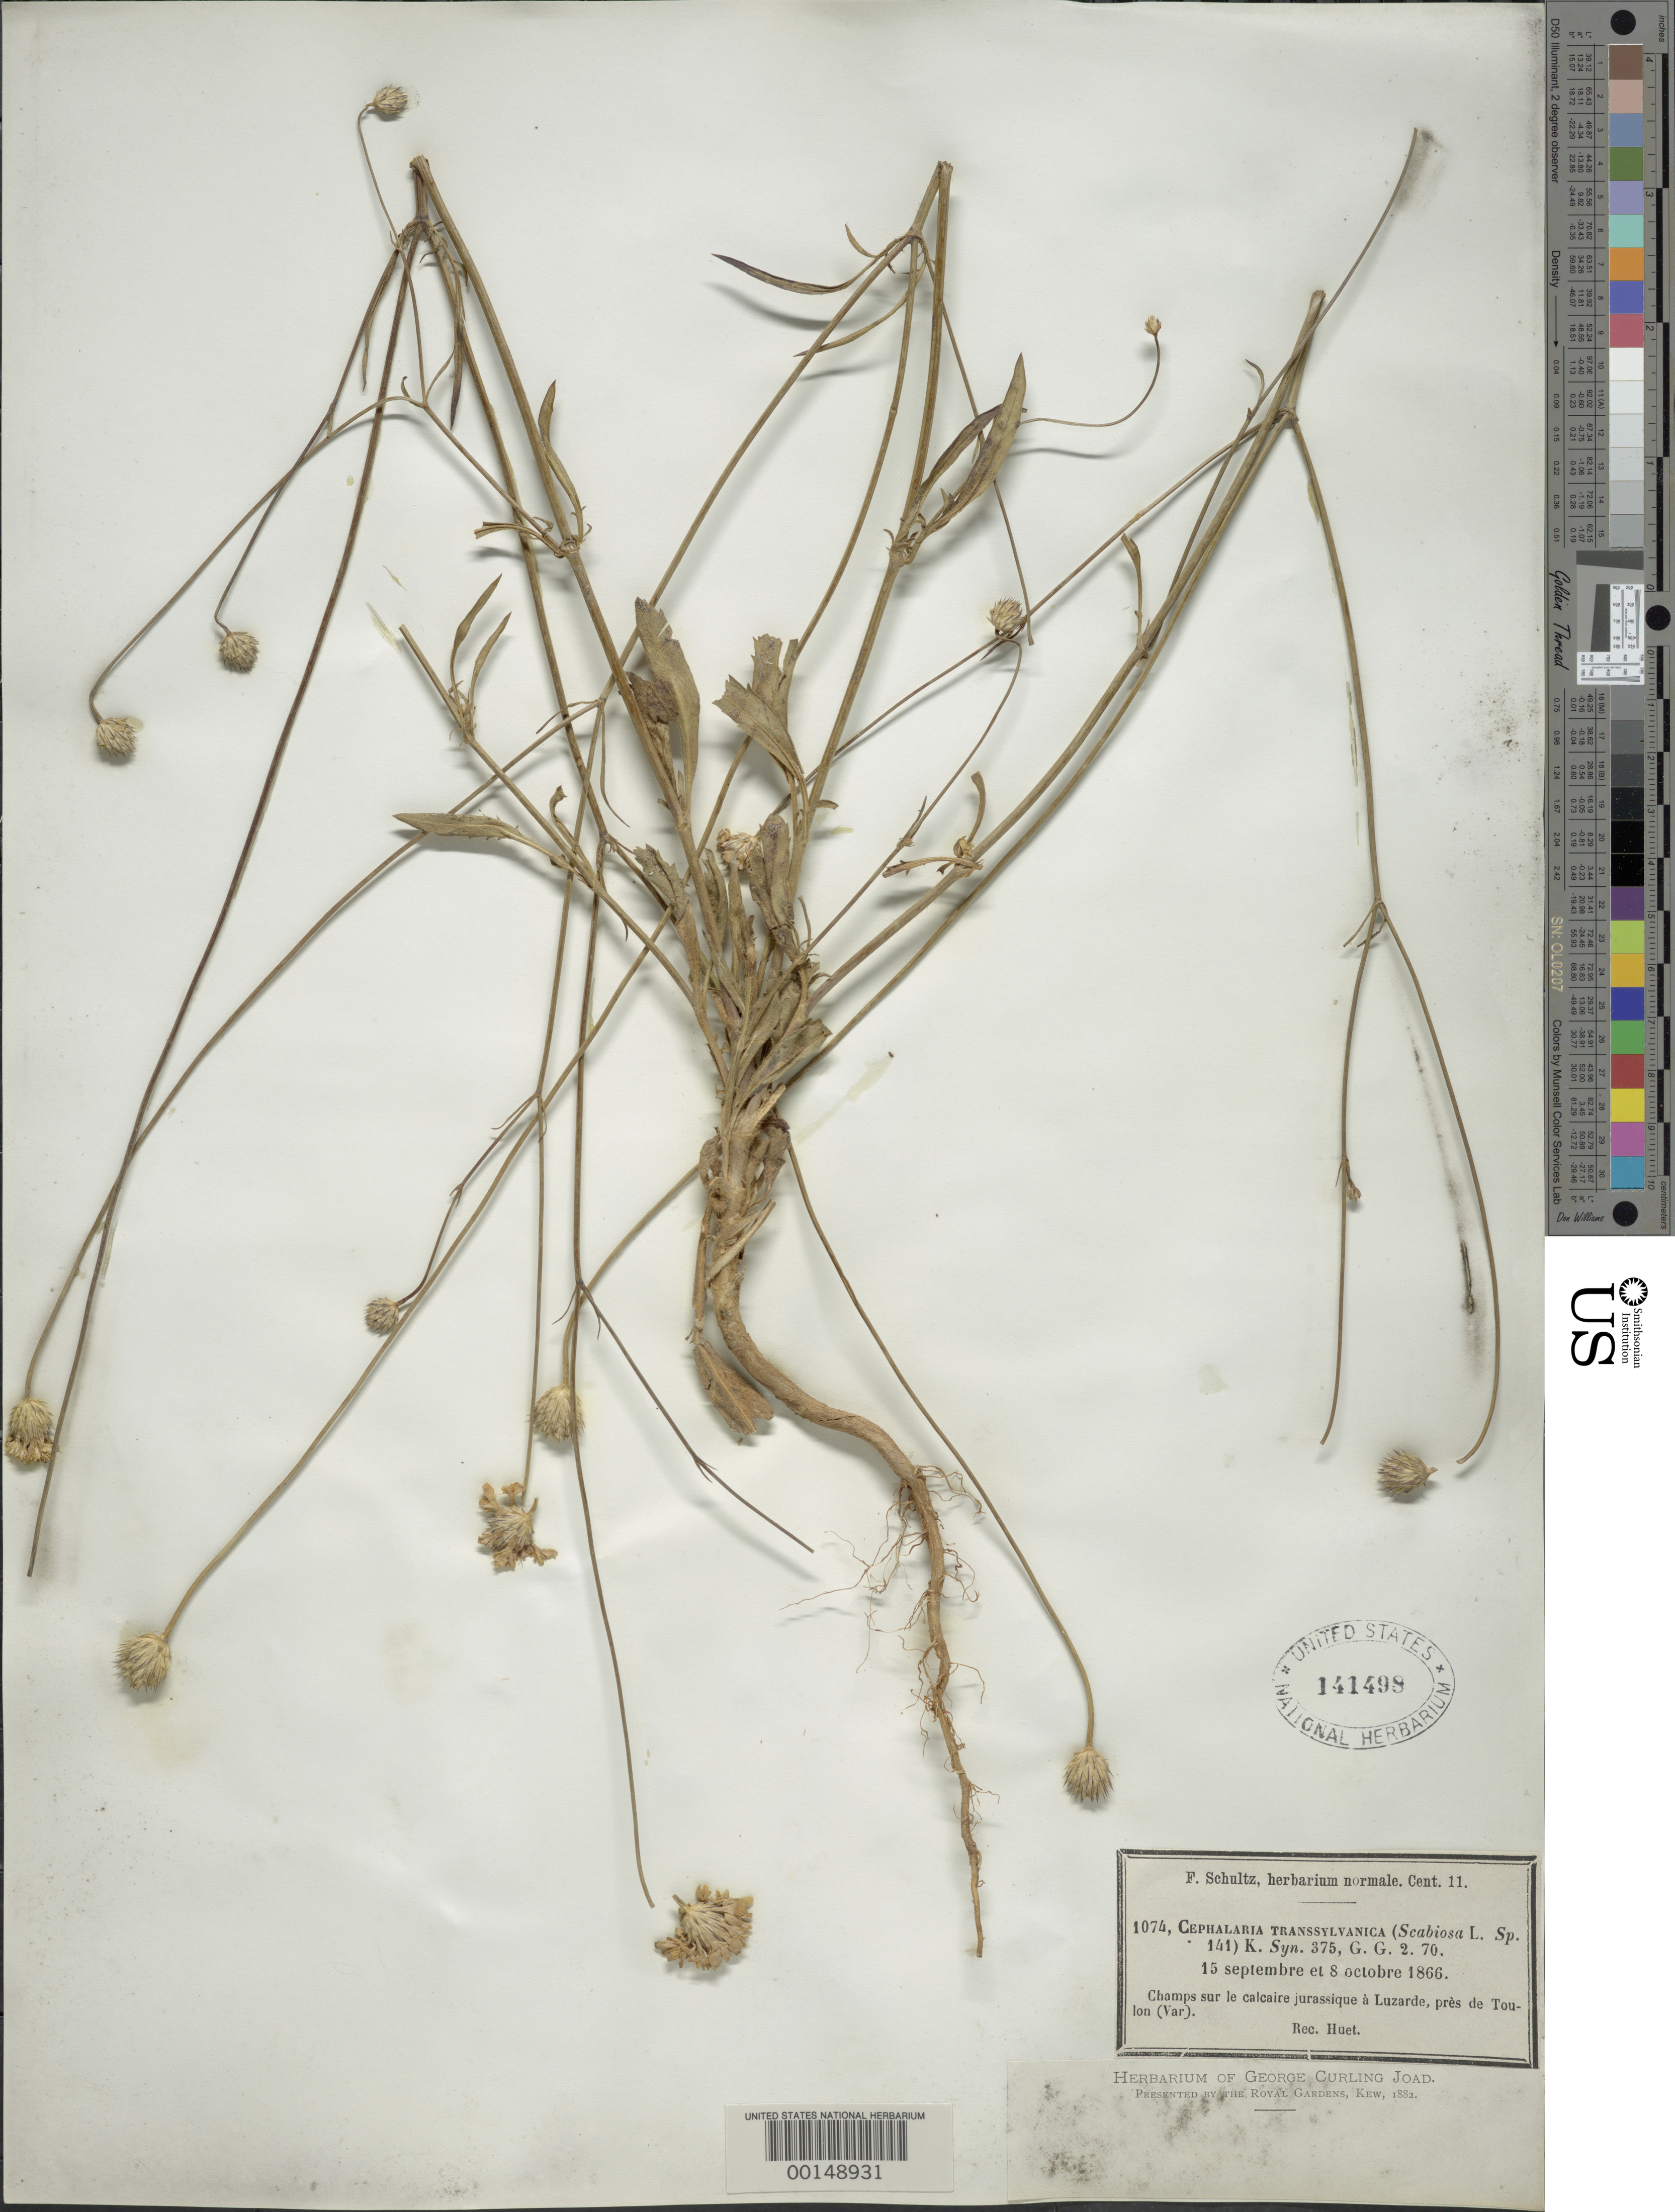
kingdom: Plantae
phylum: Tracheophyta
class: Magnoliopsida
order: Dipsacales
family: Caprifoliaceae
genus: Cephalaria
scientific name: Cephalaria transylvanica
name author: (L.) Roem. & Schult.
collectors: F. Schultz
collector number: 1074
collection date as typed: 15 Sep 1866 to 08 Oct 1866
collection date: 1866-09-15/1866-10-08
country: Hungary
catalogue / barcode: US 141498